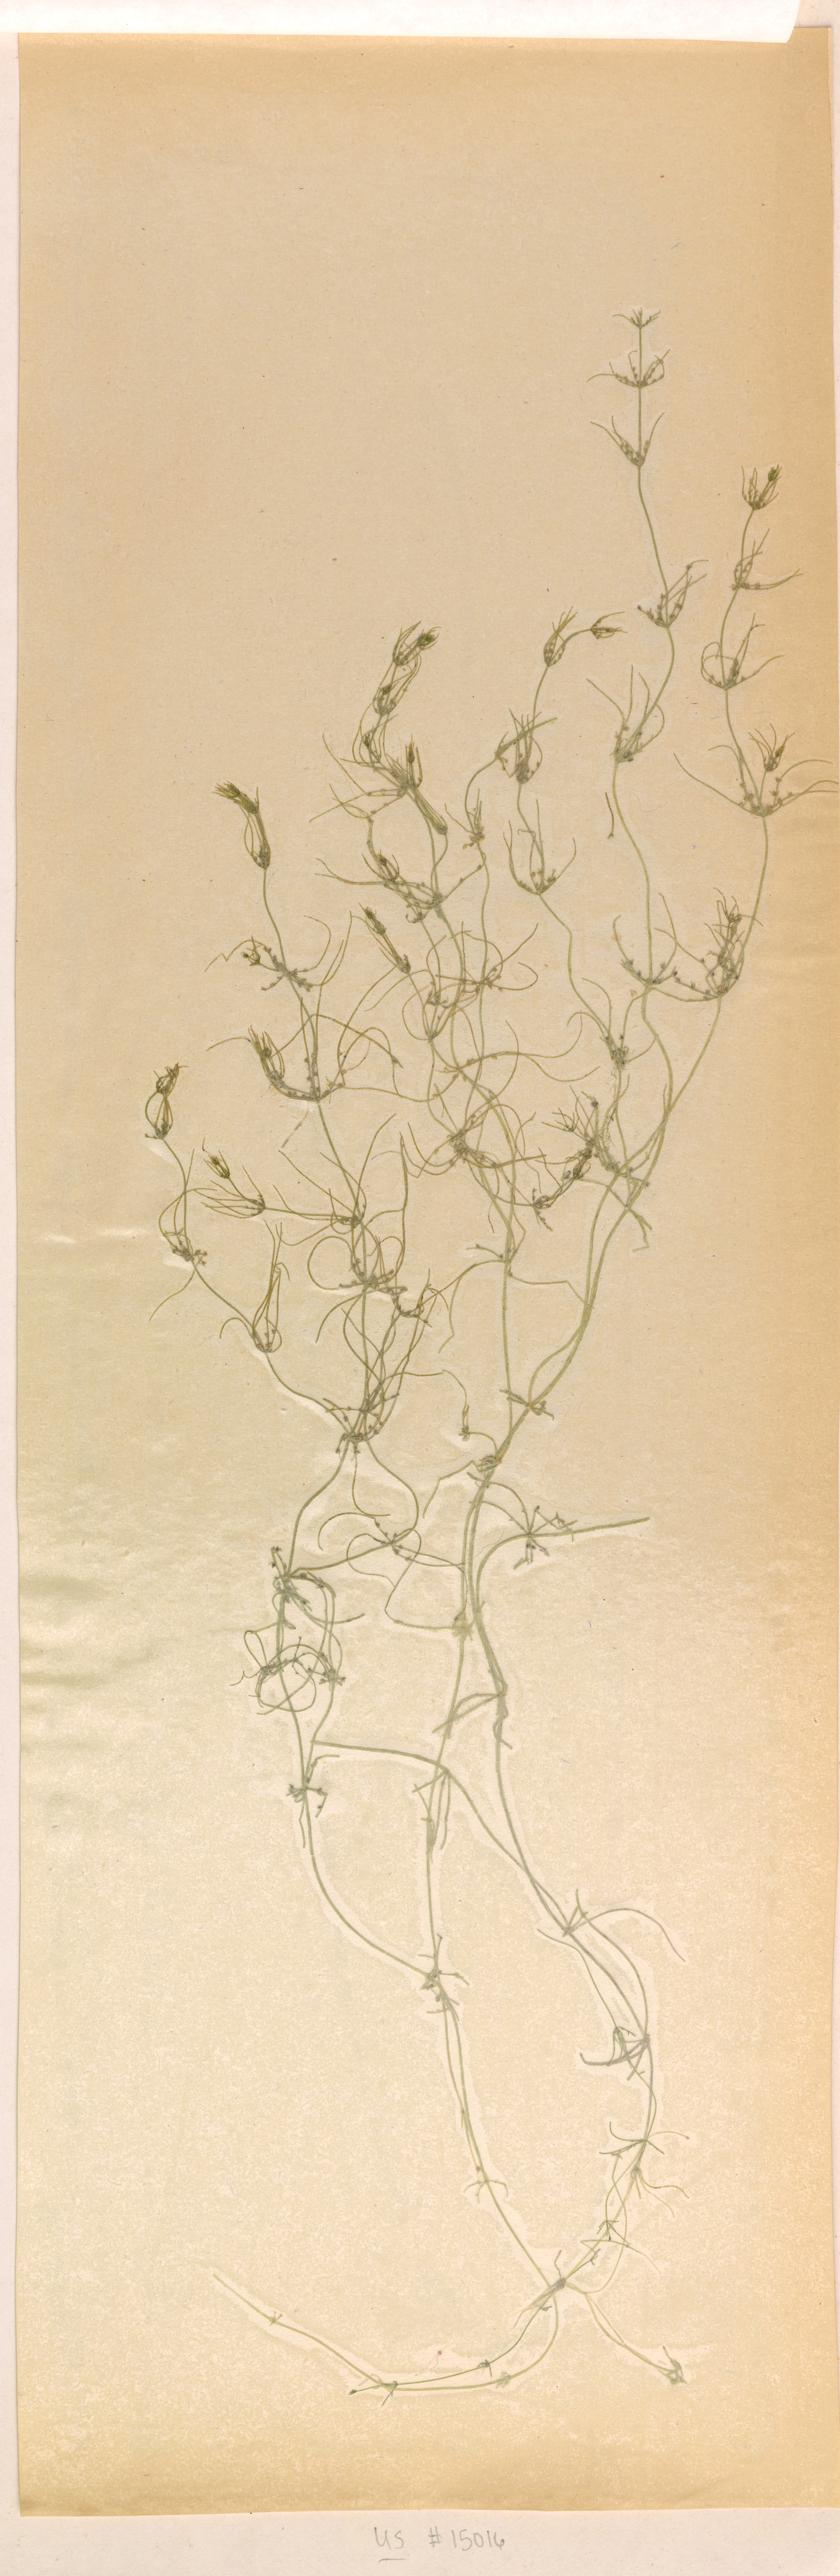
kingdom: Plantae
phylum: Charophyta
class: Charophyceae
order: Charales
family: Characeae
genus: Chara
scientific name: Chara denudata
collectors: W. Krause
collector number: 50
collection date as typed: Jul 1985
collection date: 1985-07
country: Germany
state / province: Baden-wurttemberg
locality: Lake constance (bodensee), hegne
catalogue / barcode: US 15016